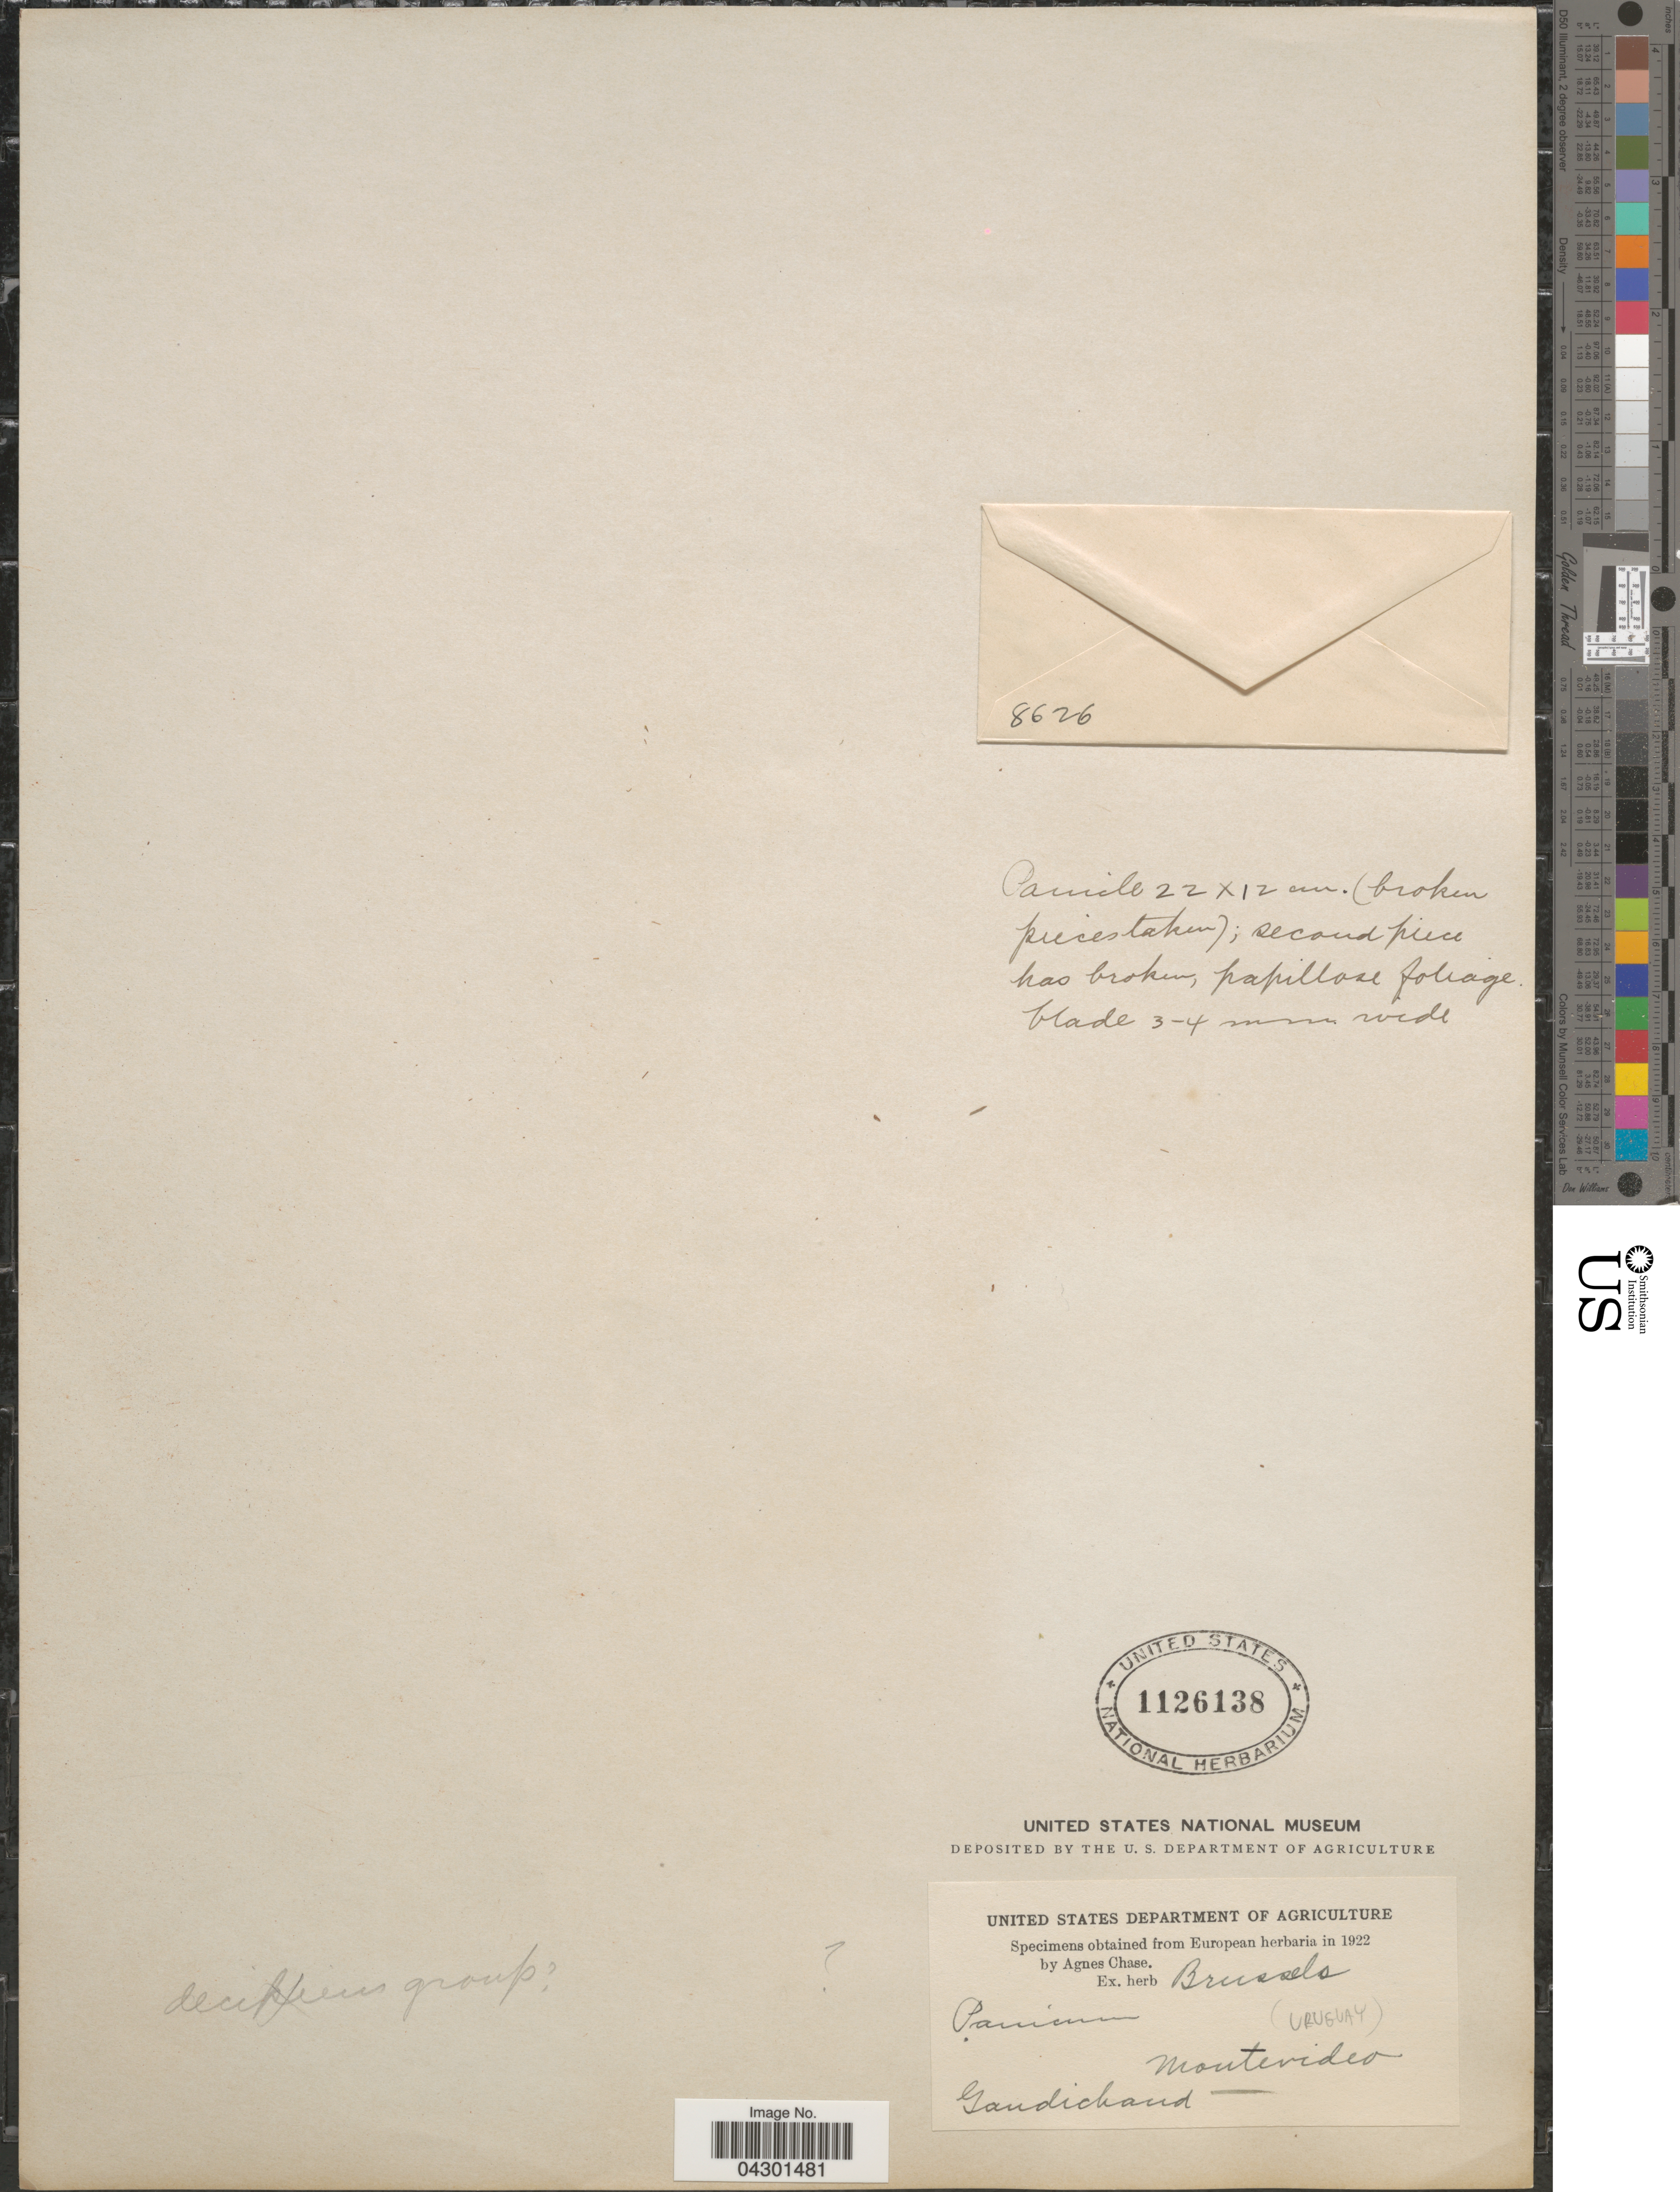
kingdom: Plantae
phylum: Tracheophyta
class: Liliopsida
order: Poales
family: Poaceae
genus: Panicum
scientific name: Panicum sp.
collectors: -. Gaudichaud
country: Uruguay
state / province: Montevideo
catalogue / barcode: US 1126138